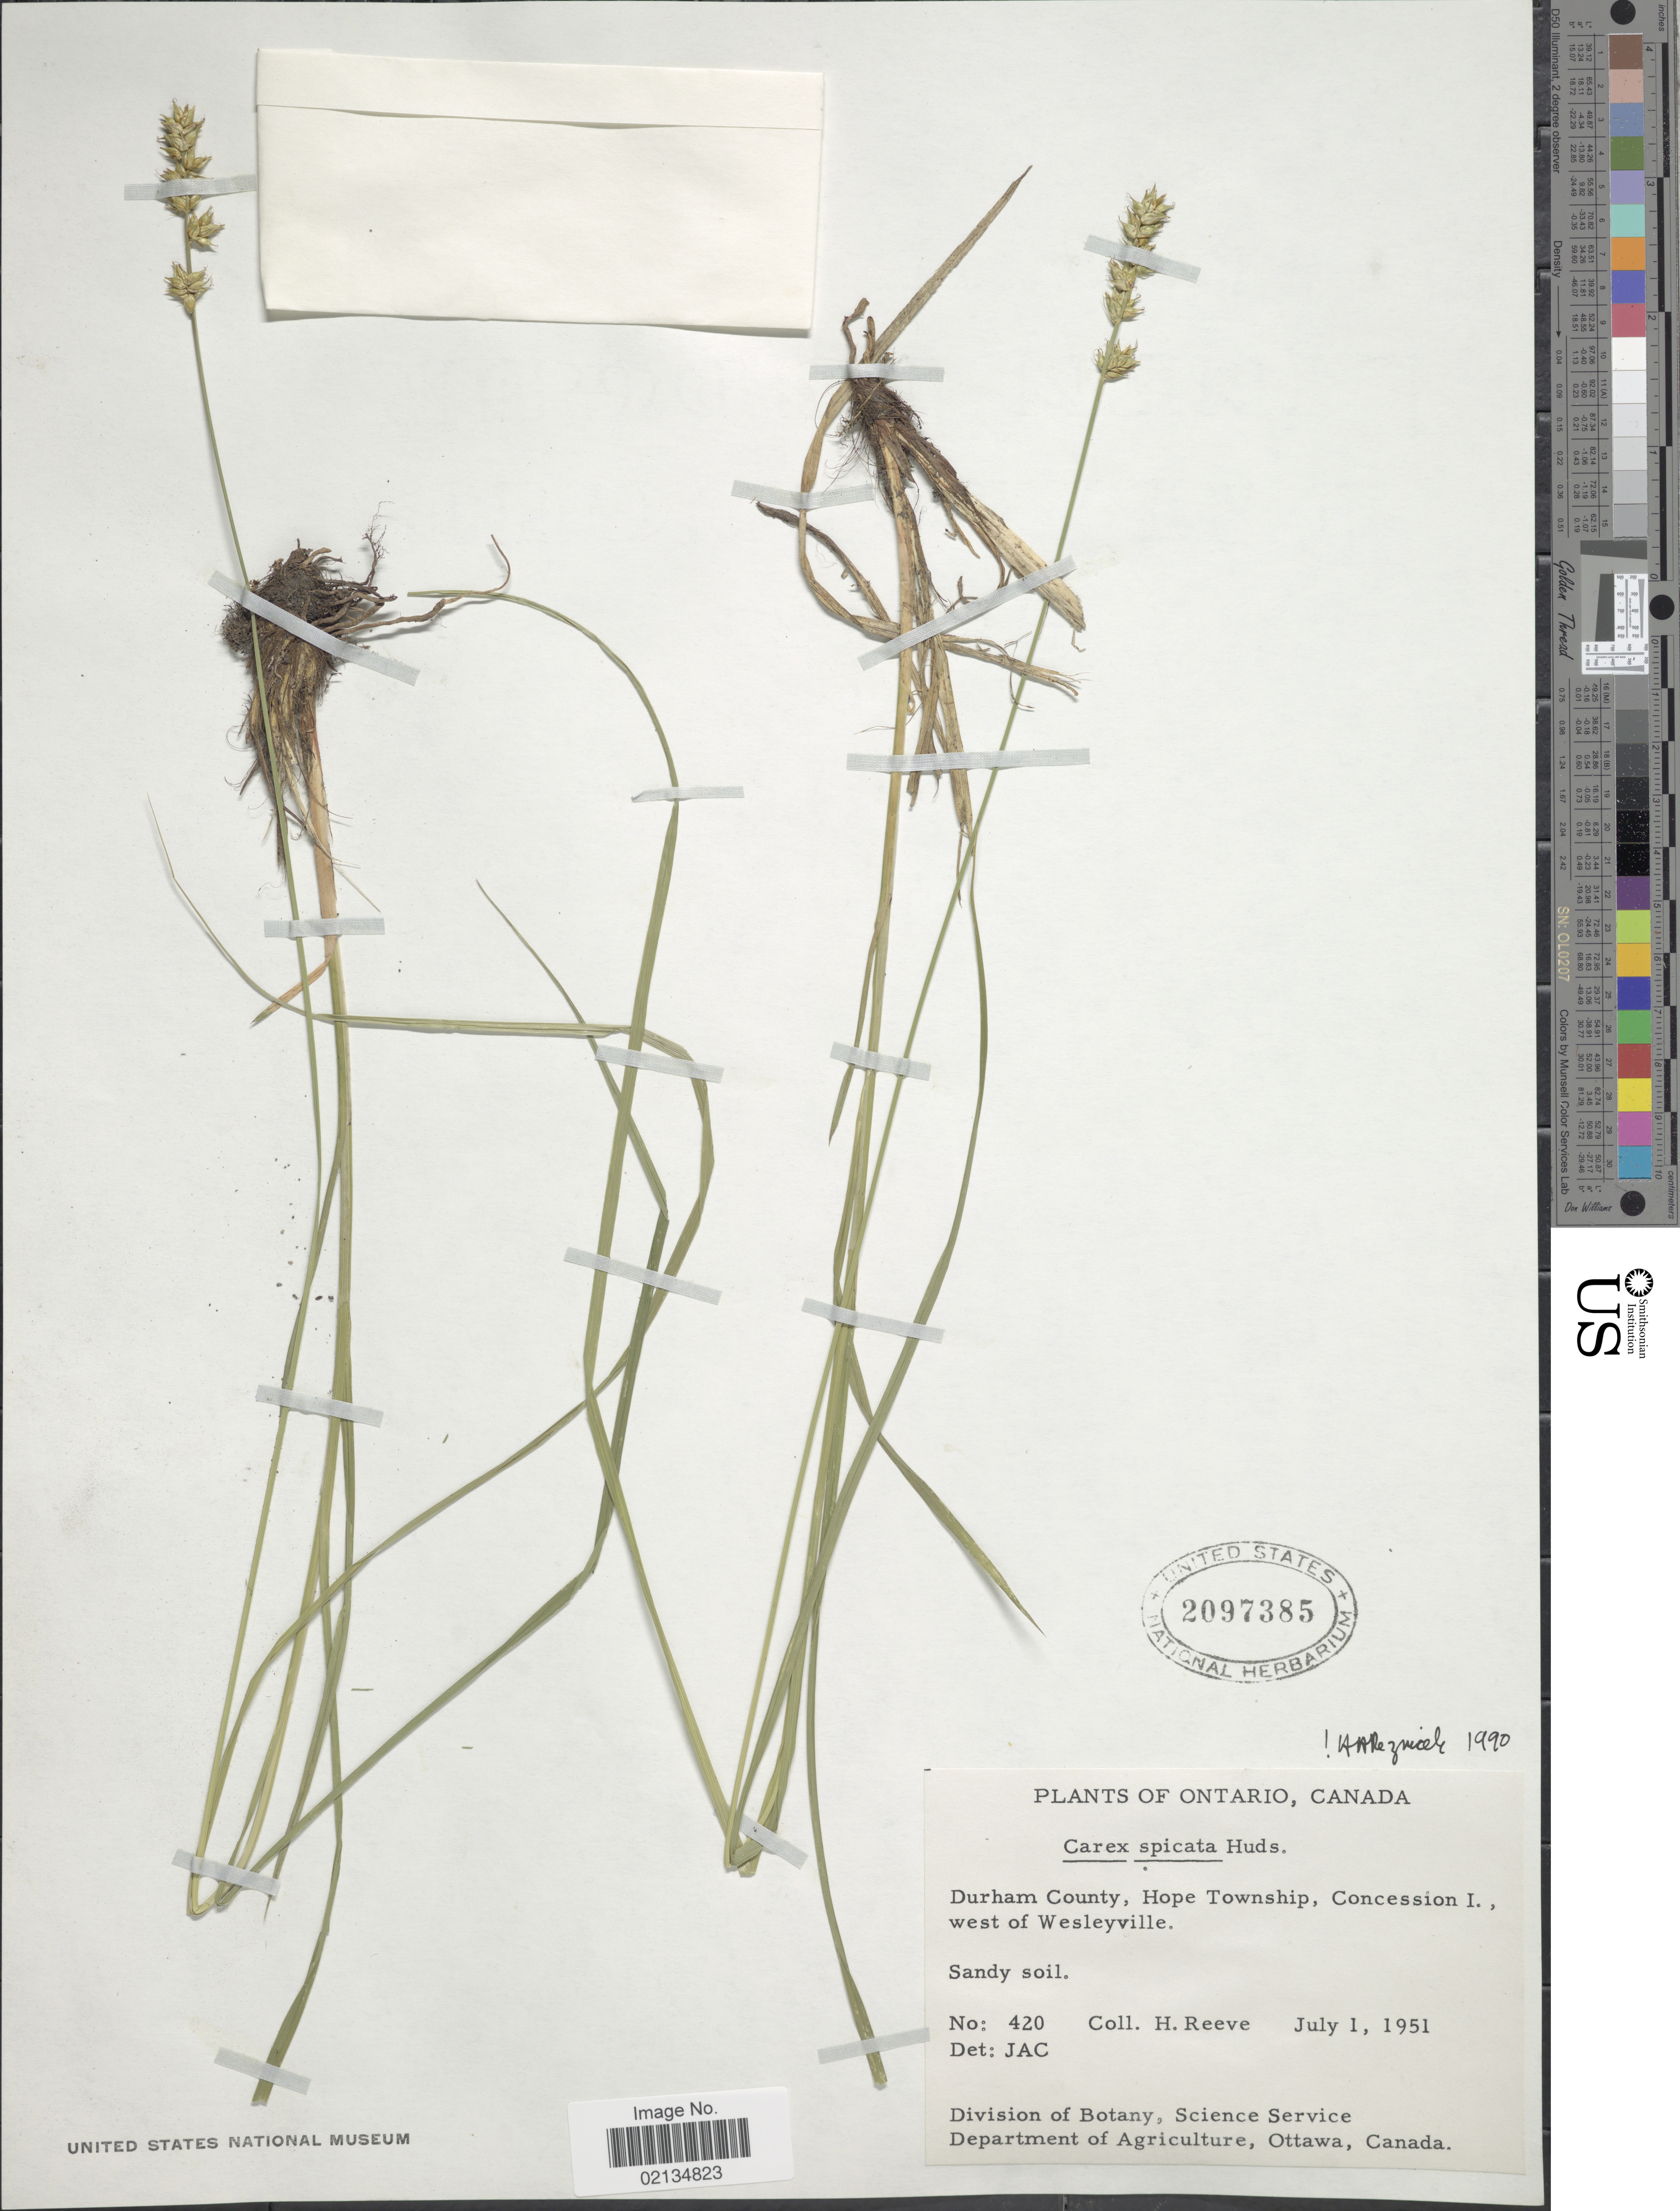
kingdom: Plantae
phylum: Tracheophyta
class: Liliopsida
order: Poales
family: Cyperaceae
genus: Carex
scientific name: Carex spicata subsp. spicata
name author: Huds.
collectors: H. Reeve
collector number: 420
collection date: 1951-07-01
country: Canada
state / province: Ontario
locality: Durham County, Hope Township, Concession I., west of Wesleyville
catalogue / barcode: US 2097385